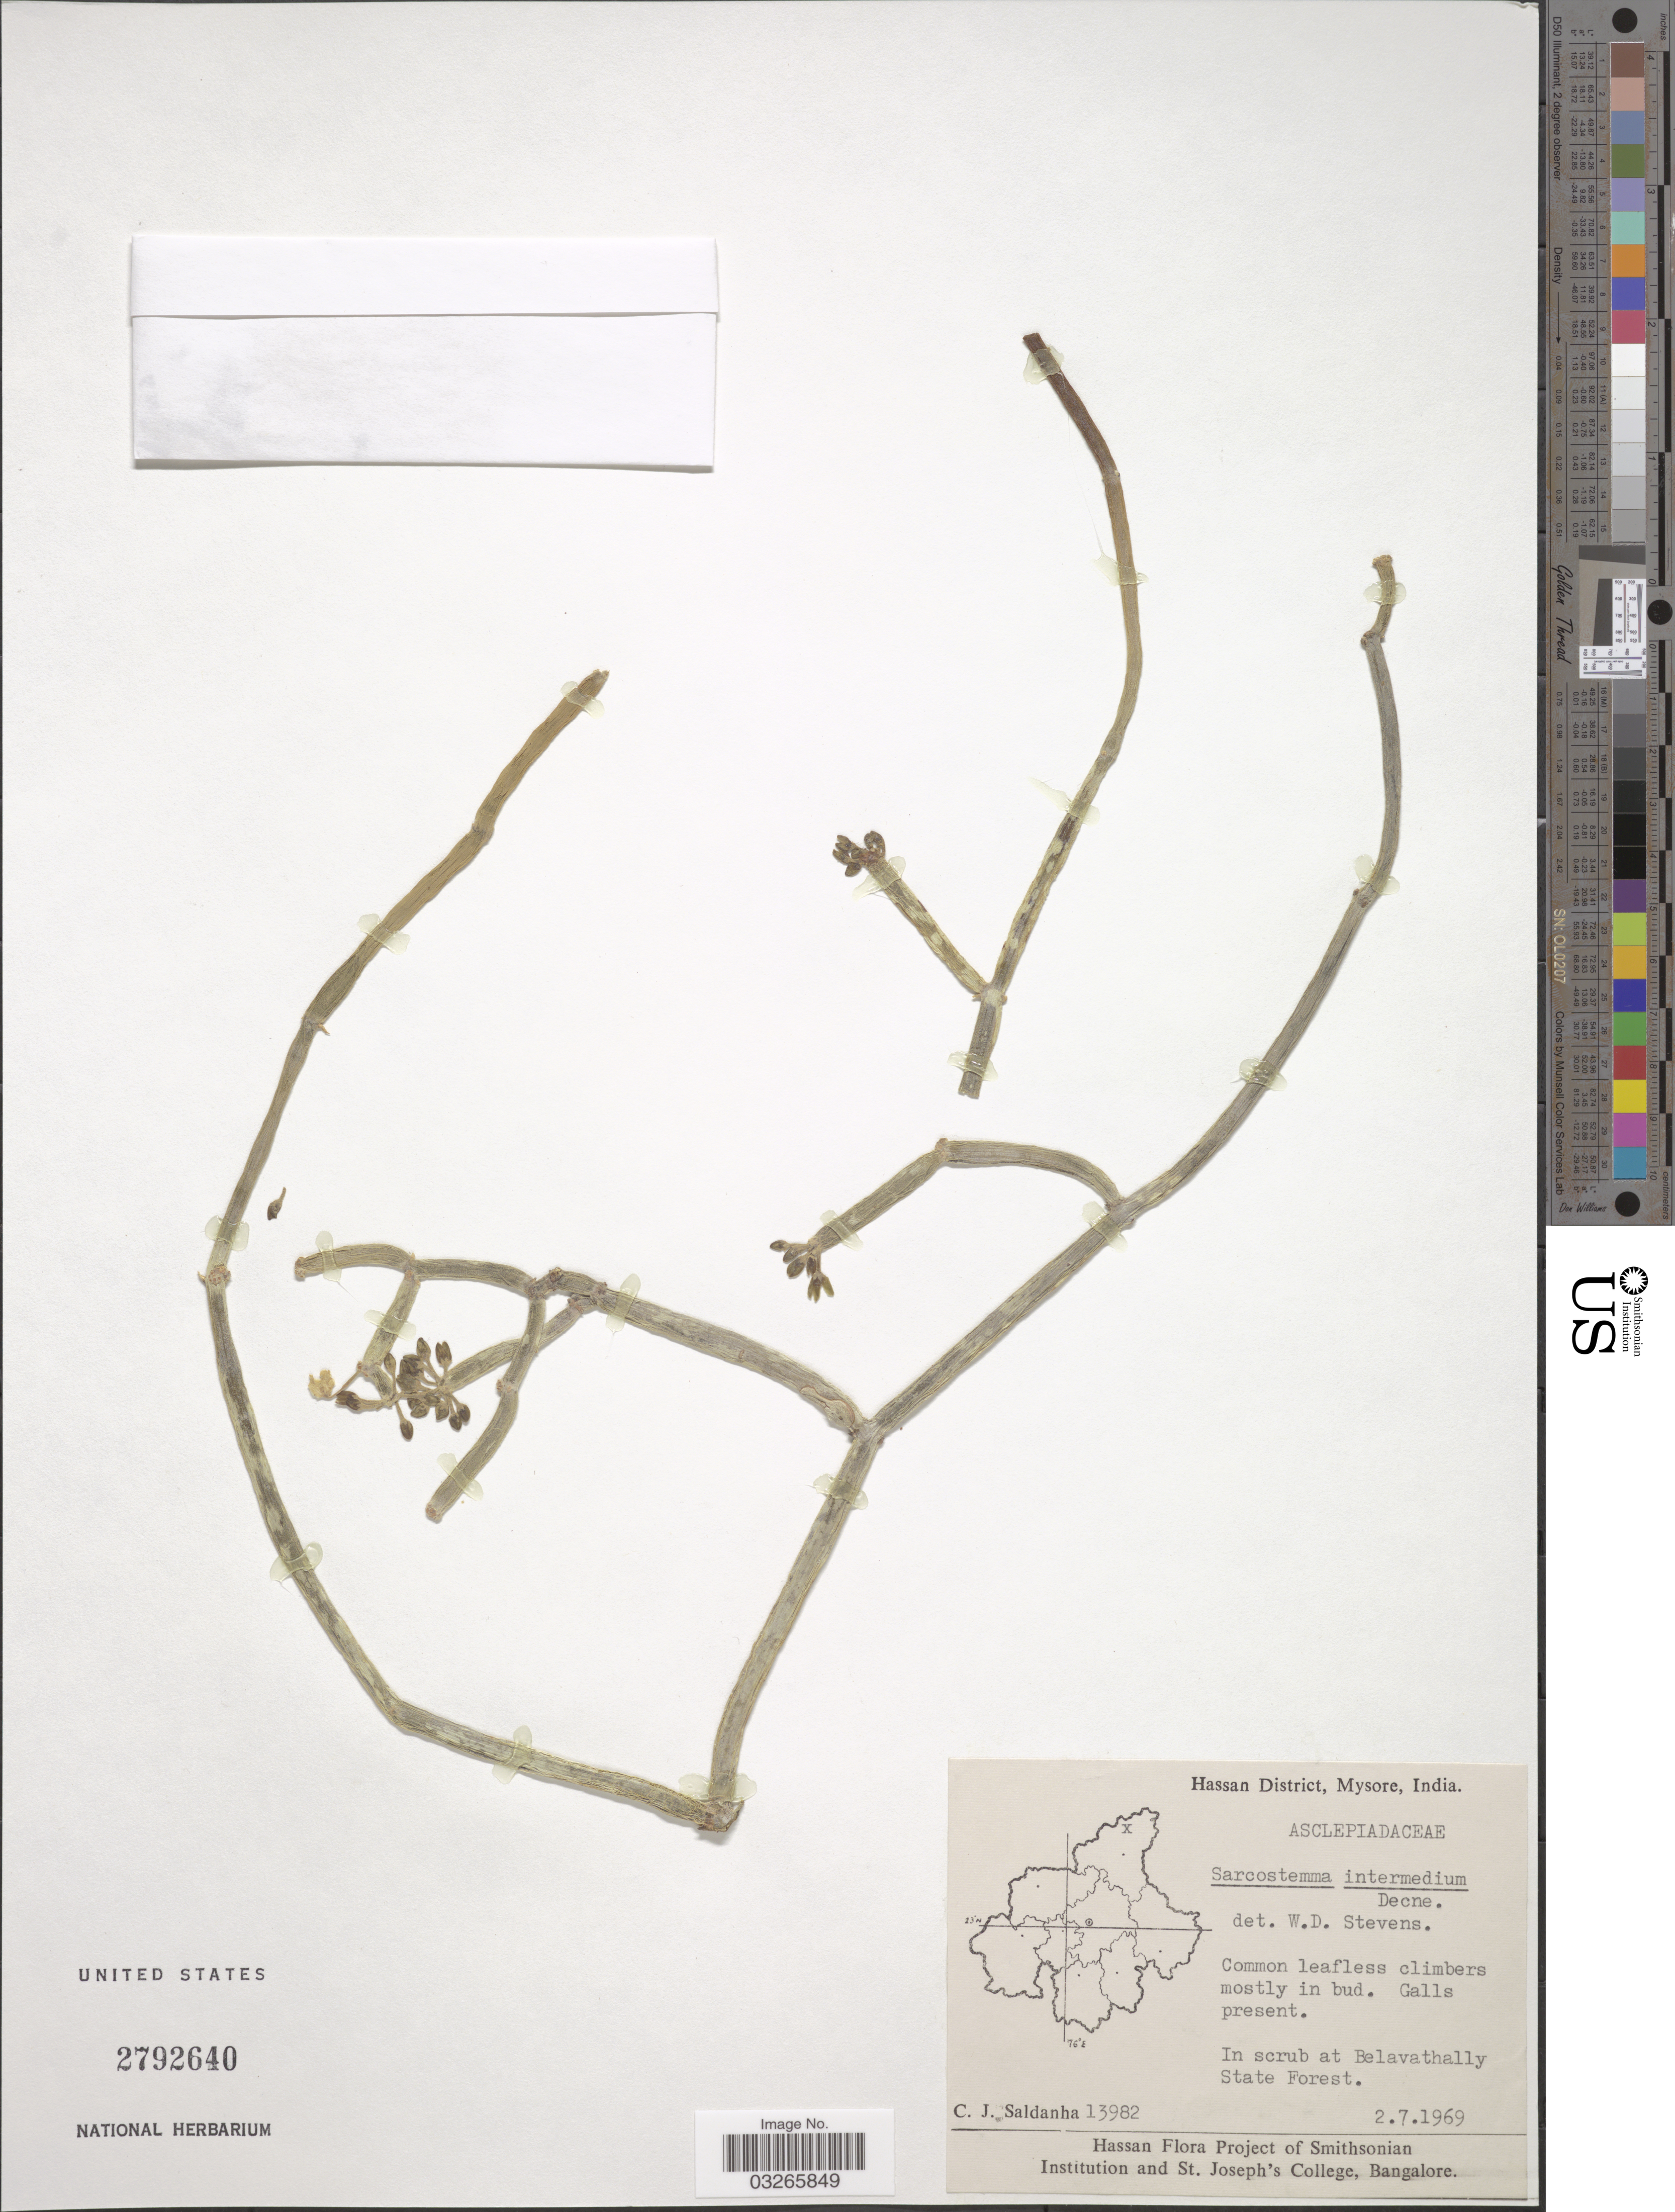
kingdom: Plantae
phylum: Tracheophyta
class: Magnoliopsida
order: Gentianales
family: Apocynaceae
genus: Sarcostemma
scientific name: Sarcostemma intermedium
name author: Decne.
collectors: C. J. Saldanha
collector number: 13982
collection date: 1969-07-02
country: India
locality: Hassan District, Mysore. In scrub at Belavathally State Forest.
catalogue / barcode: US 2792640